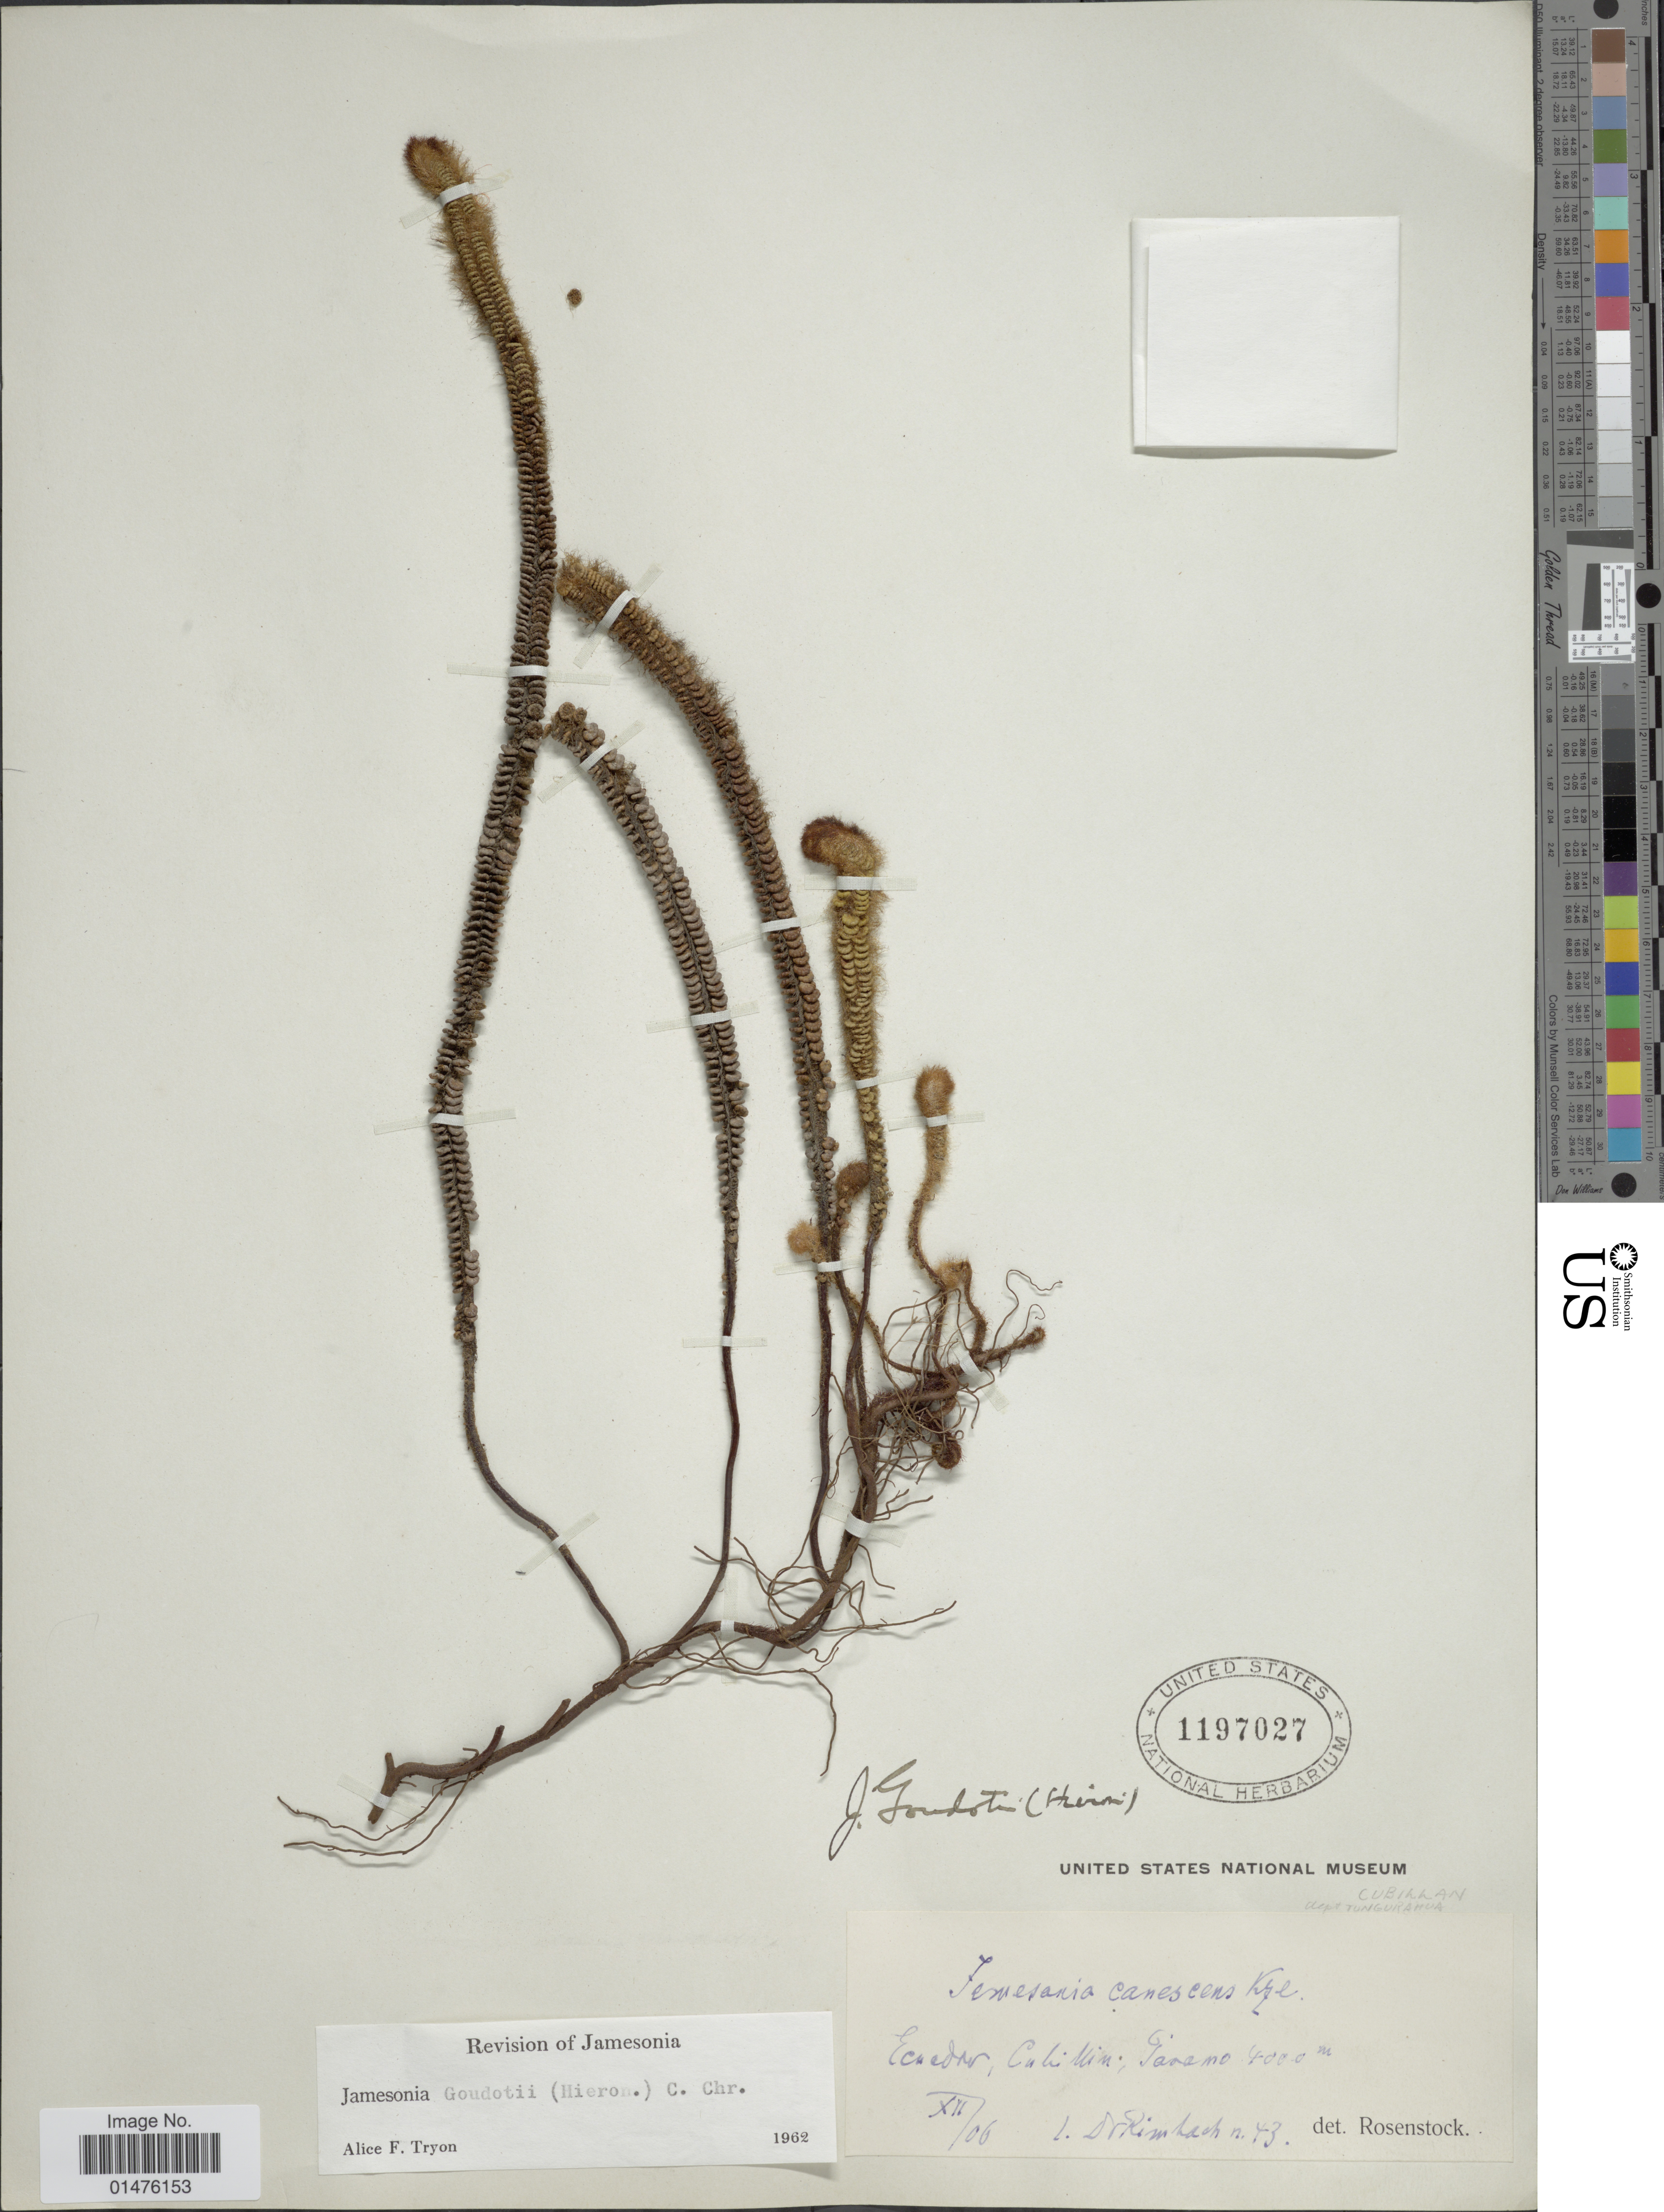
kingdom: Plantae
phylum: Tracheophyta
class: Polypodiopsida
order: Polypodiales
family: Pteridaceae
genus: Jamesonia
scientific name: Jamesonia goudotii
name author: (Hieron.) C. Chr.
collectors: Rimbach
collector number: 43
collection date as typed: Transcribed d/m/y: /12/6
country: Ecuador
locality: Cubillin, Paramo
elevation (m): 4000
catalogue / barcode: US 1197027